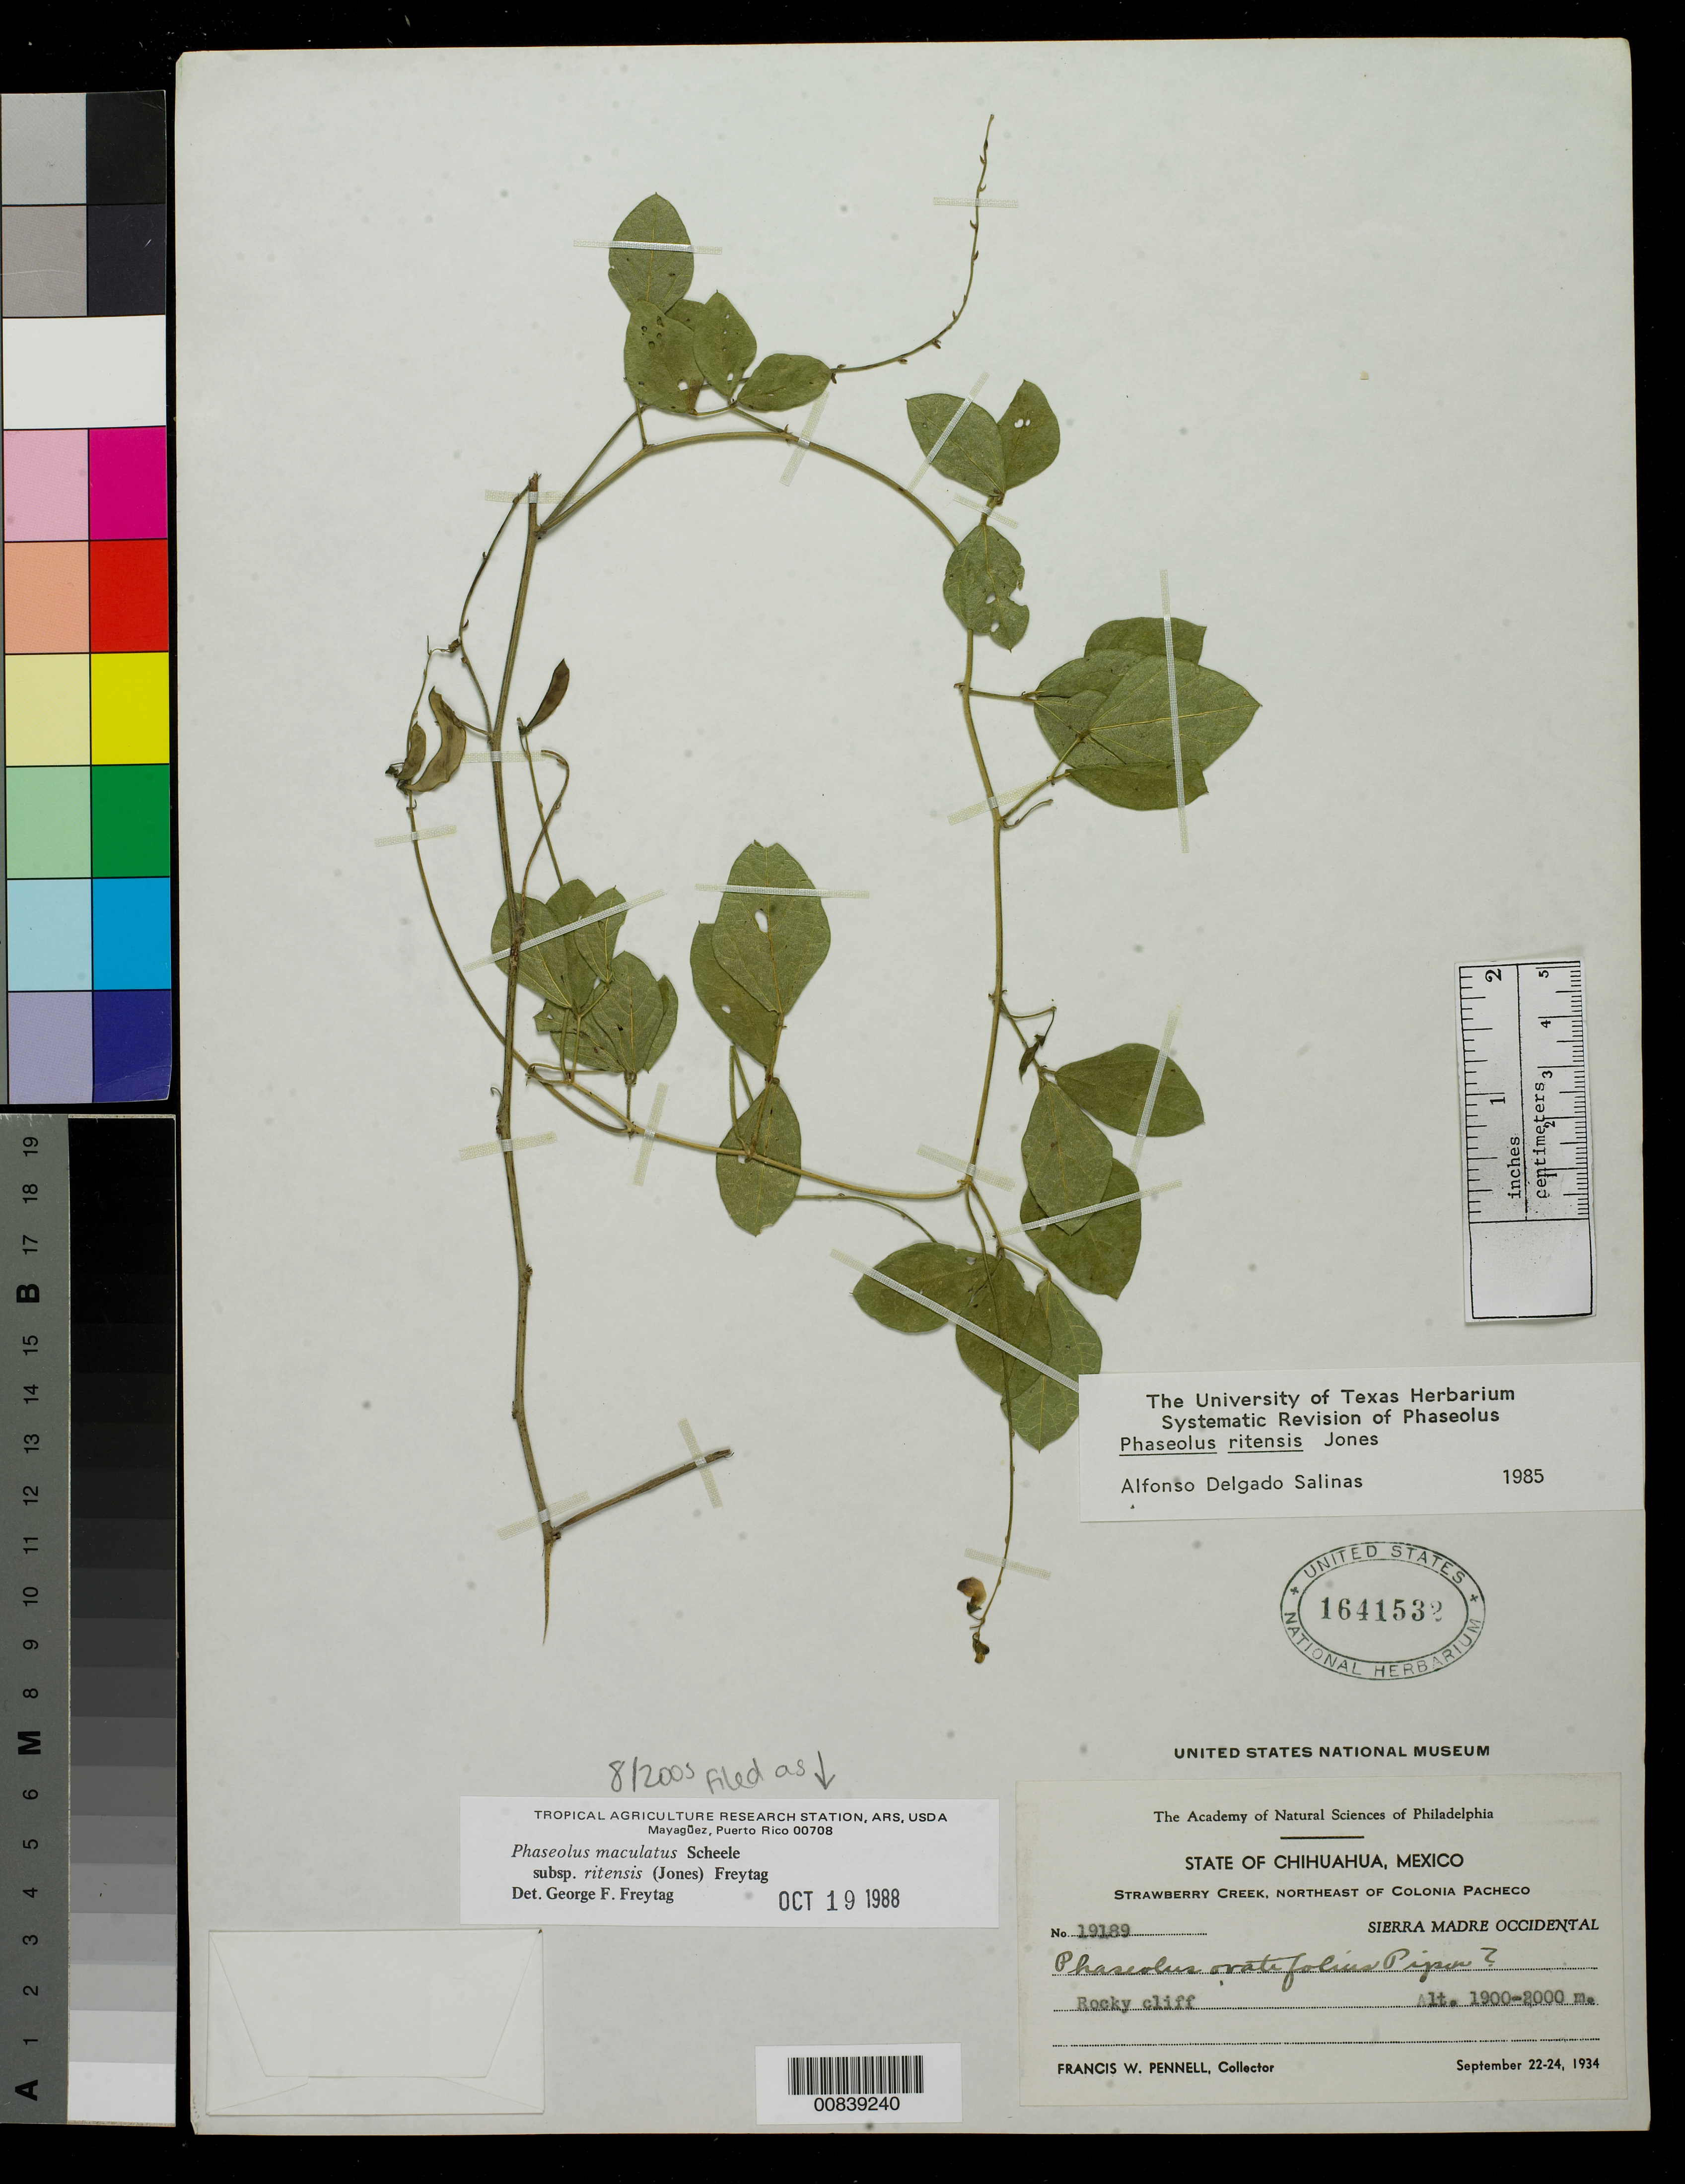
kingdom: Plantae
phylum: Tracheophyta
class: Magnoliopsida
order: Fabales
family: Fabaceae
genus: Phaseolus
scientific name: Phaseolus maculatus subsp. ritensis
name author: (M.E. Jones) Freytag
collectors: F. W. Pennell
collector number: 19189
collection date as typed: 22 Sep 1934 to 24 Sep 1934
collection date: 1934-09-22/1934-09-24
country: Mexico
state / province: Chihuahua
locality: Strawberry Creek, northeast of Colonia Pacheco. Sierra Madre Occidental, Chihuahua.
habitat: Rocky cliff.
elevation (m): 2000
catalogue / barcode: US 1641532